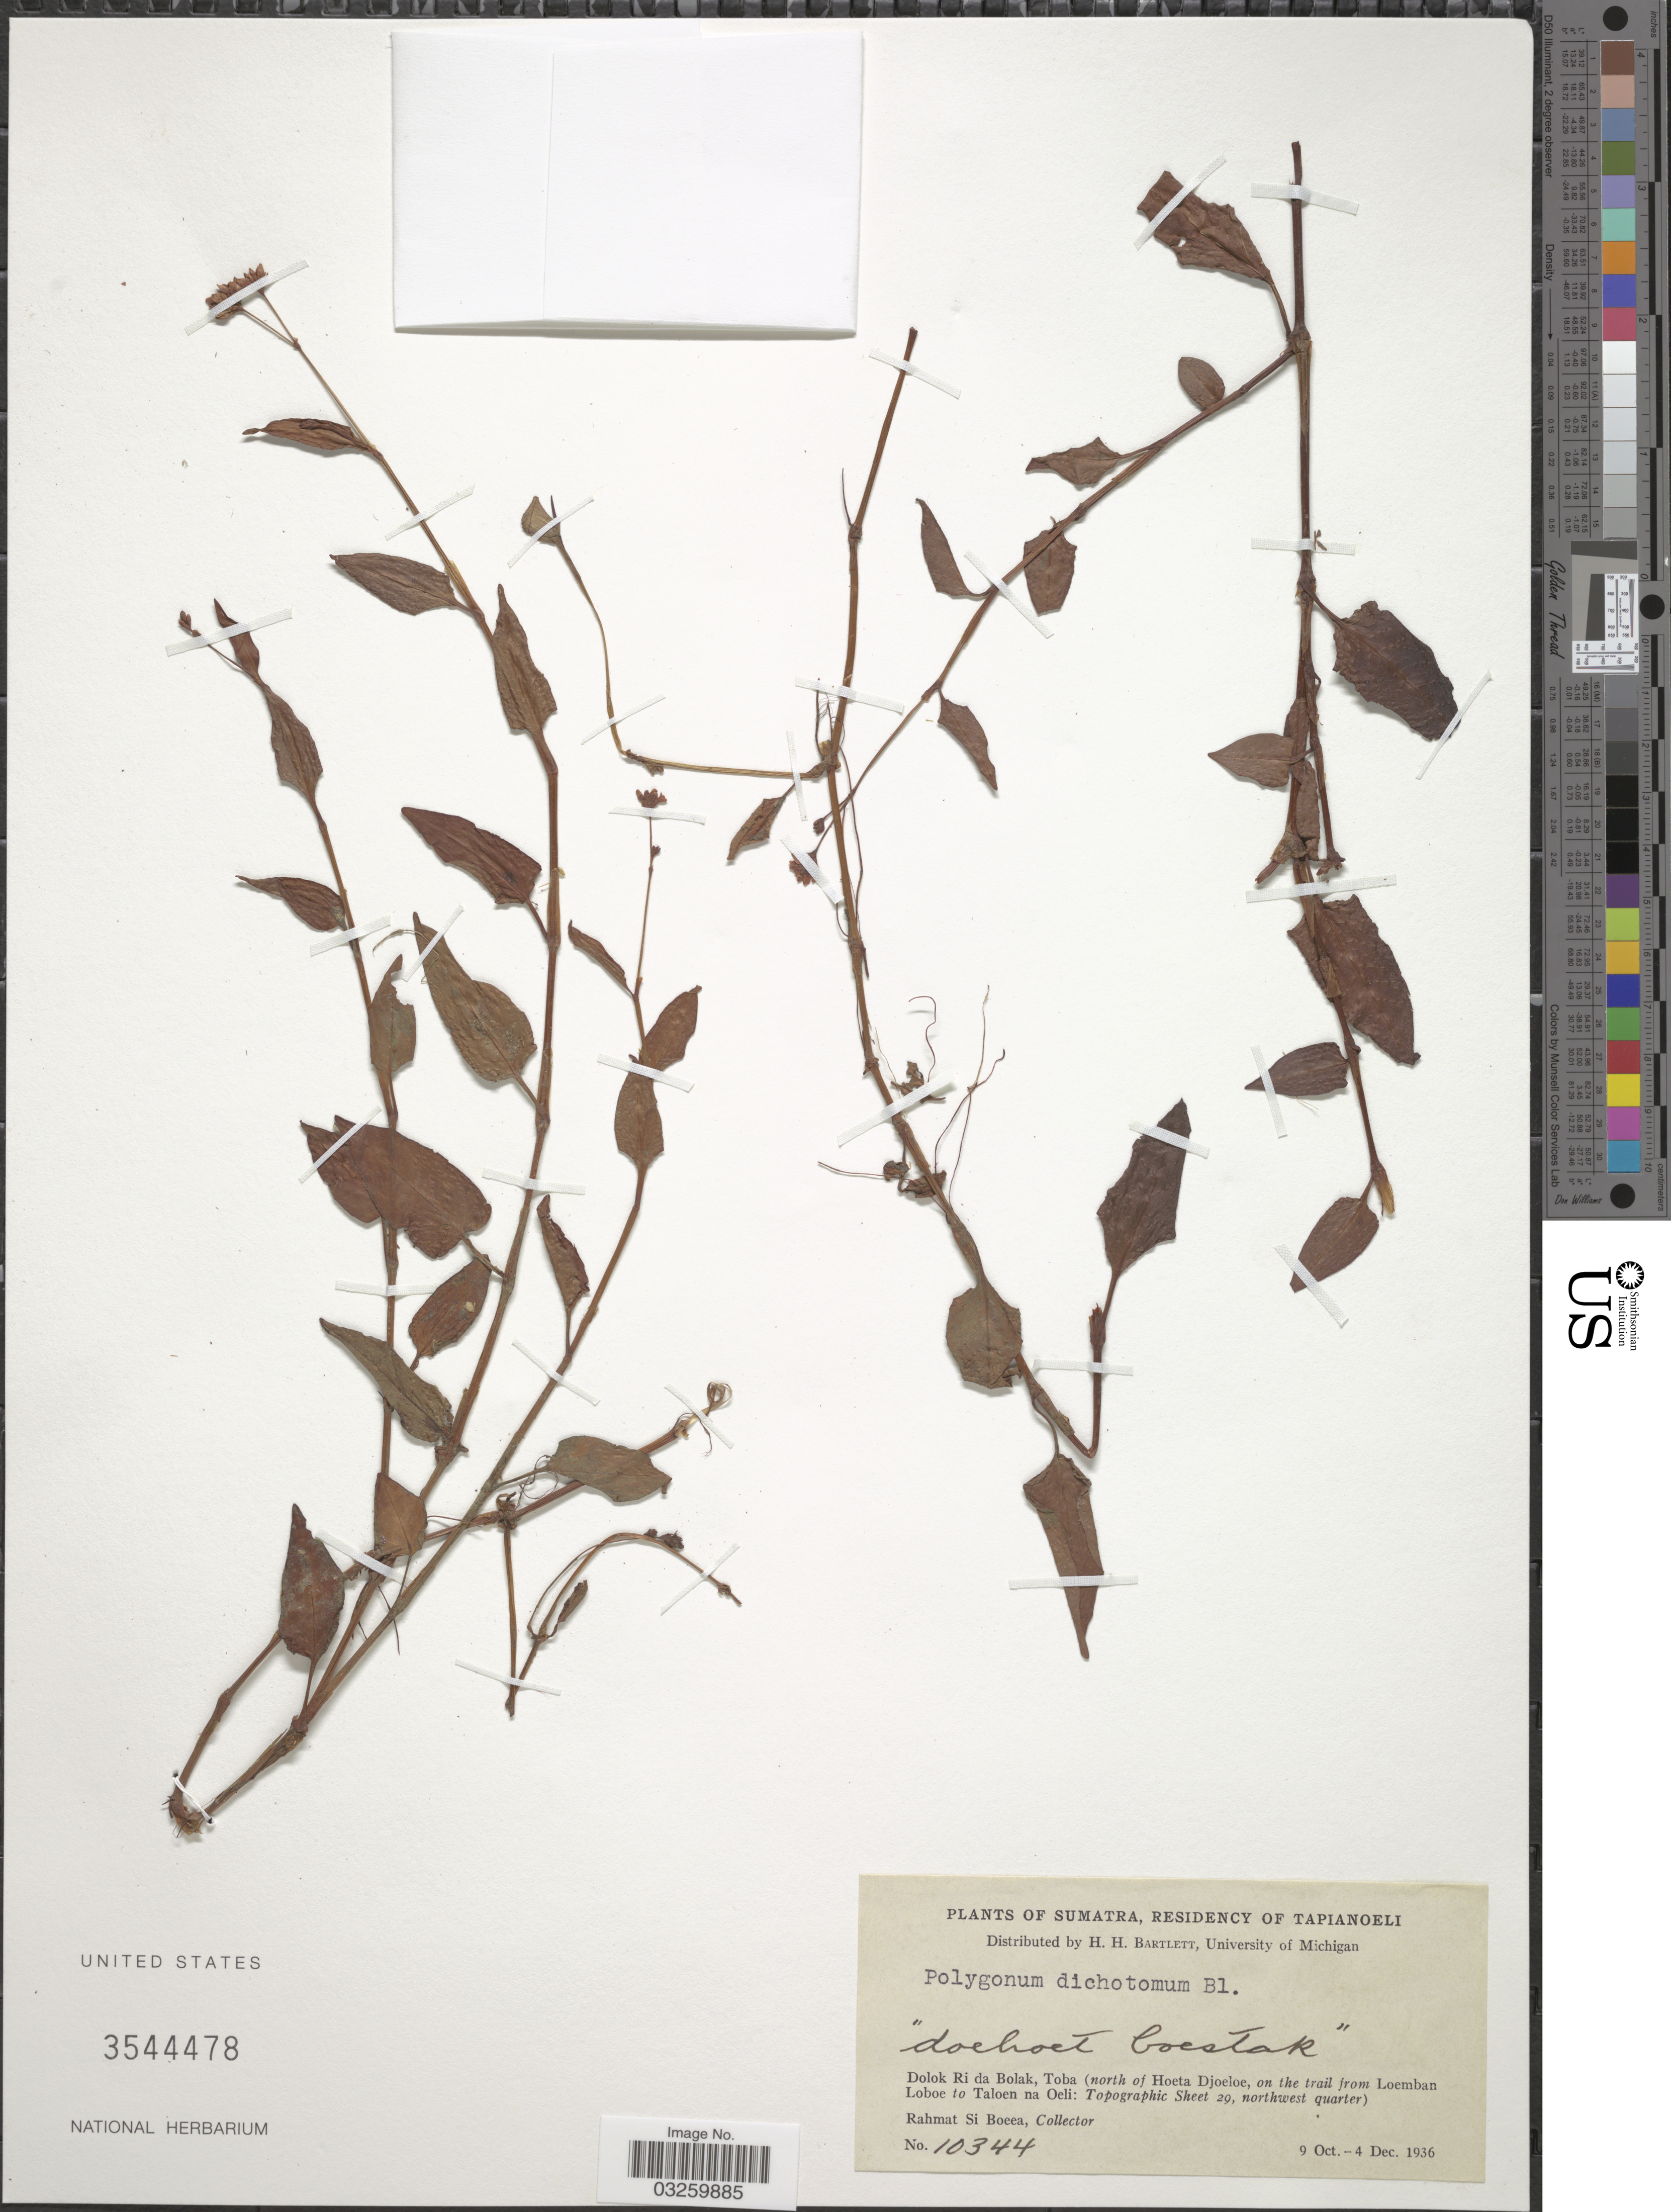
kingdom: Plantae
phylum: Tracheophyta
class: Magnoliopsida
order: Caryophyllales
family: Polygonaceae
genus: Persicaria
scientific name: Persicaria dichotoma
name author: (Blume) Masam.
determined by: Wagner, W. L., (BOT), Smithsonian Institution - National Museum of Natural History (UNITED STATES)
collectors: Rahmat Si Boeea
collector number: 10344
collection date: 1936-10-09/1936-12-04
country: Indonesia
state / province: Sumatra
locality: Residency of Tapianoeli. Dolok Ri da Bolak, Toba (north of Hoeta Djoeloe, on the trail from Loemban Loboe to Taloen na Oeli: Topographic Sheet 29, northwest quarter.)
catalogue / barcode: US 3544478